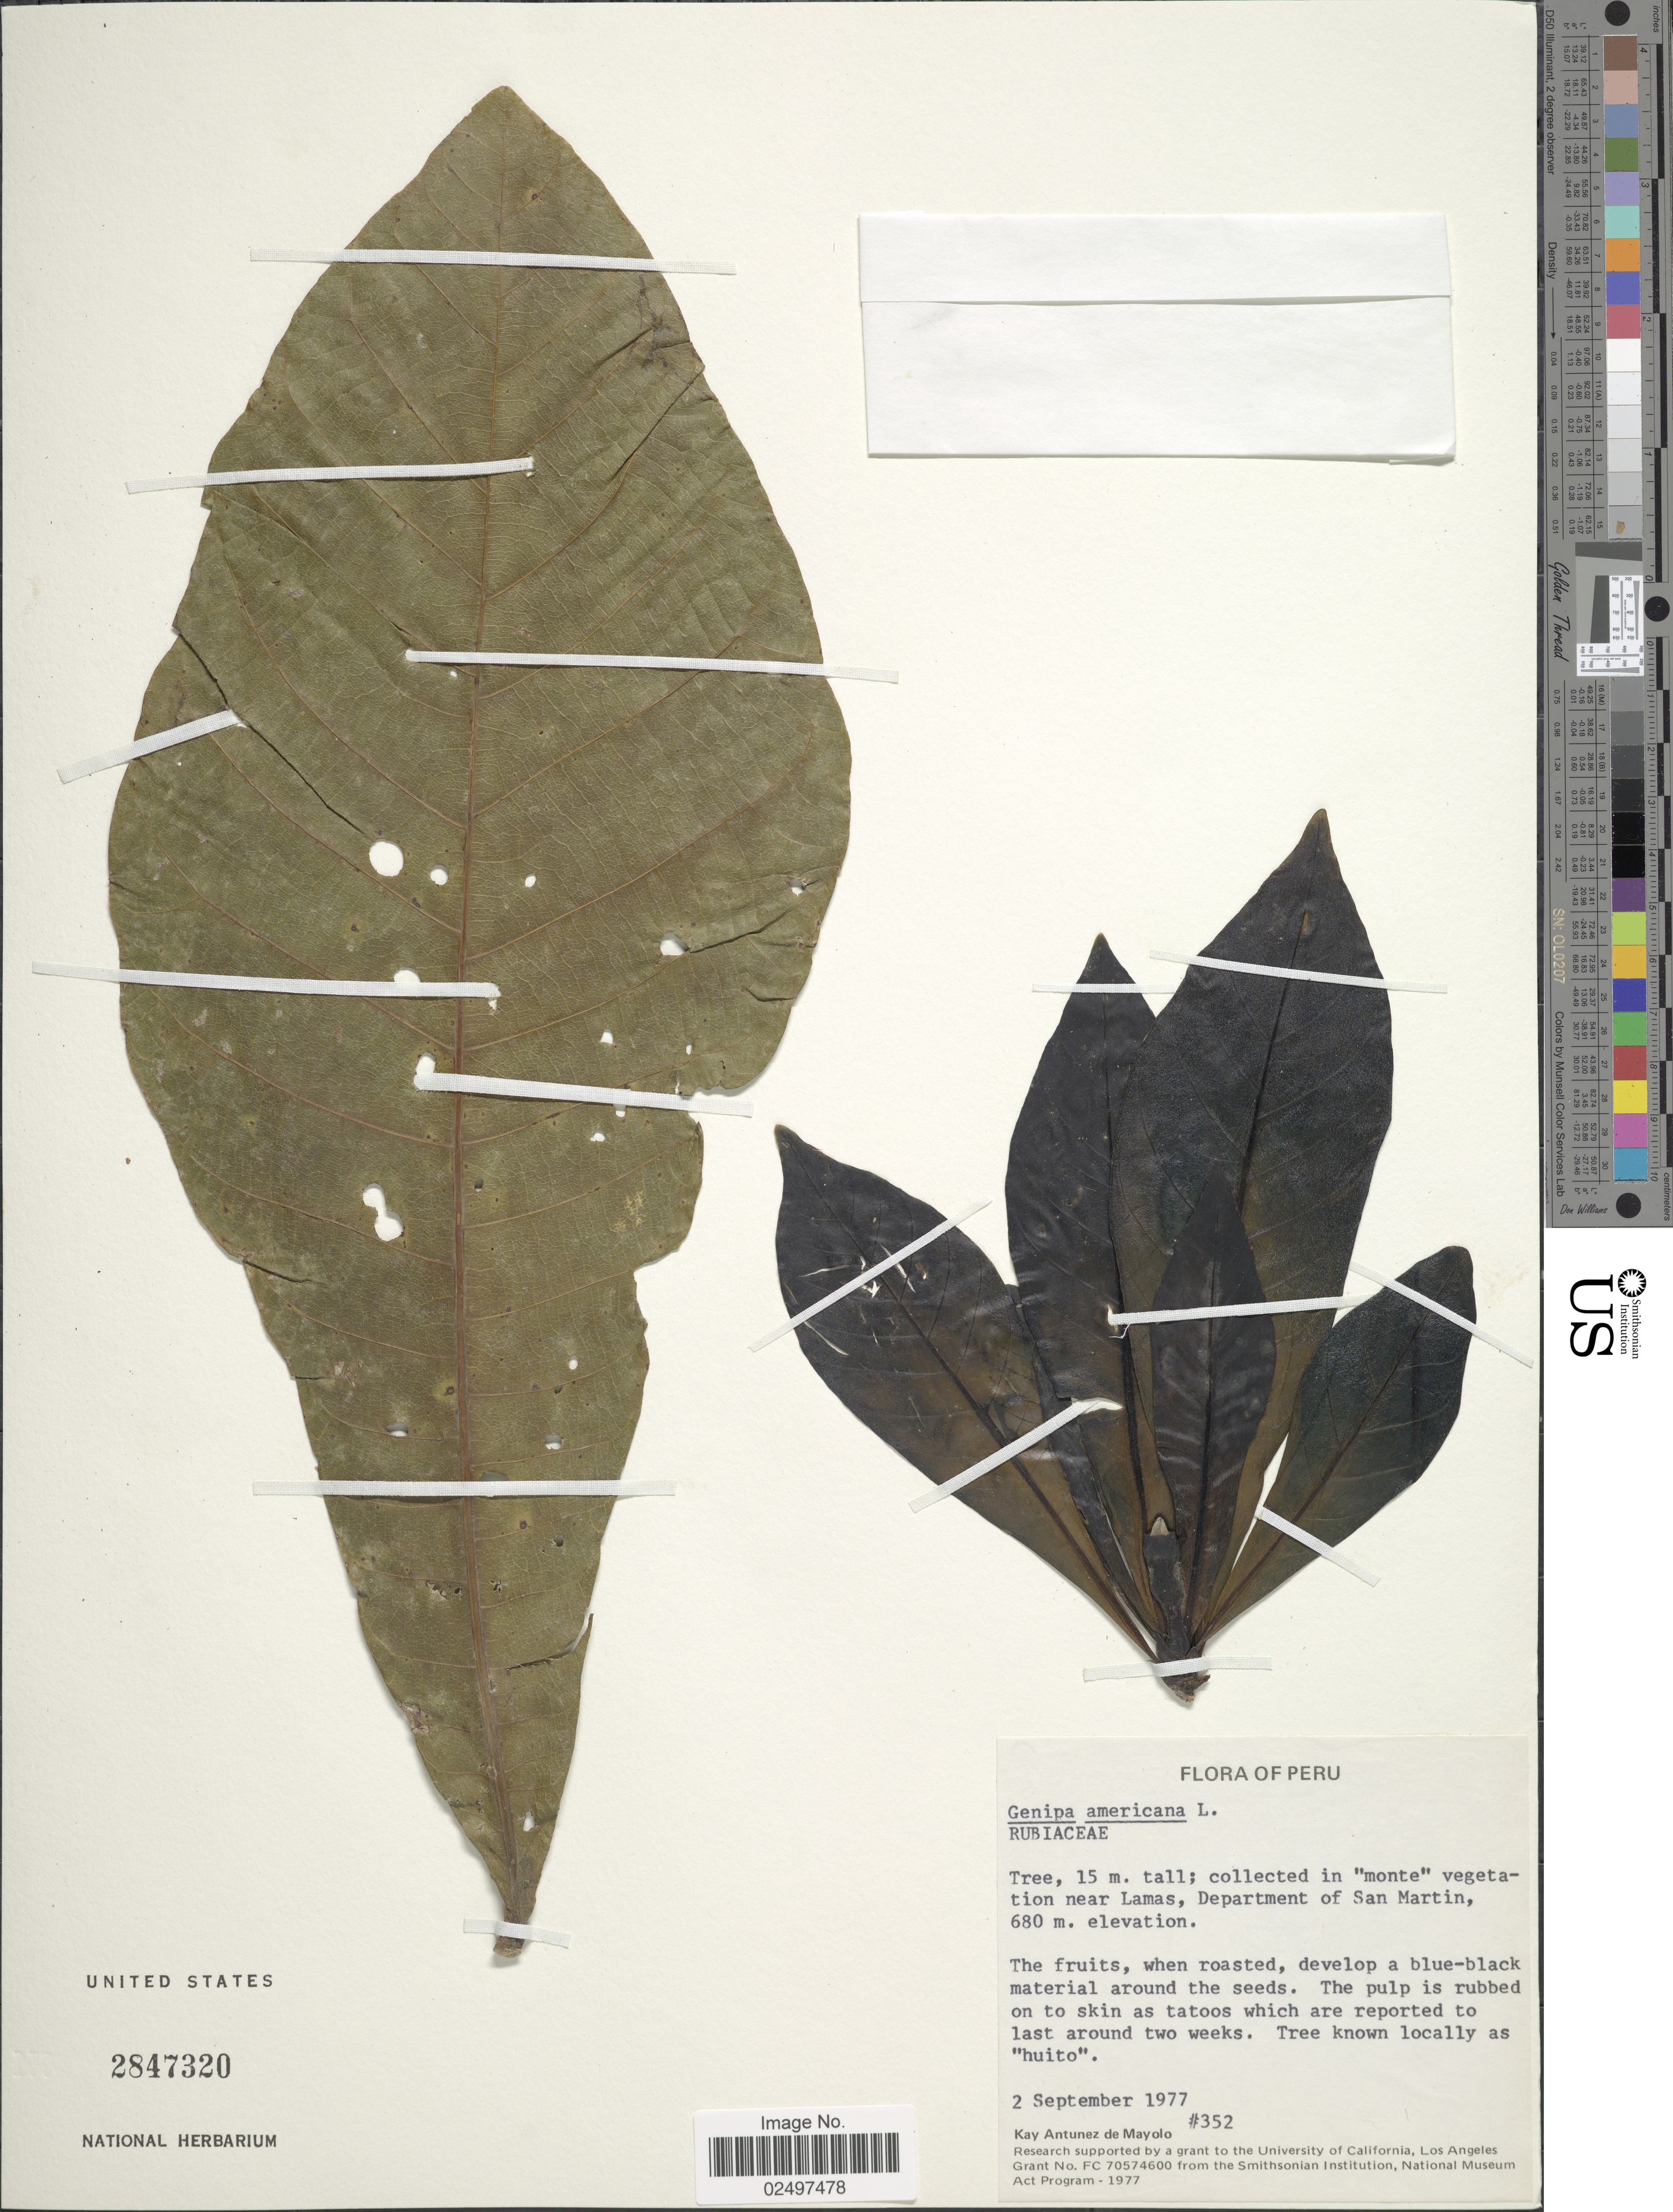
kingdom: Plantae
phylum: Tracheophyta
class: Magnoliopsida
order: Gentianales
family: Rubiaceae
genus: Genipa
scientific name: Genipa americana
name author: L.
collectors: K. Antunez de Mayolo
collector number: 352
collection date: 1977-09-02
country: Peru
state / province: San Martín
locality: In "monte" vegetation near Lamas, Department of San Martin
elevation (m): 680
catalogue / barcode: US 2847320